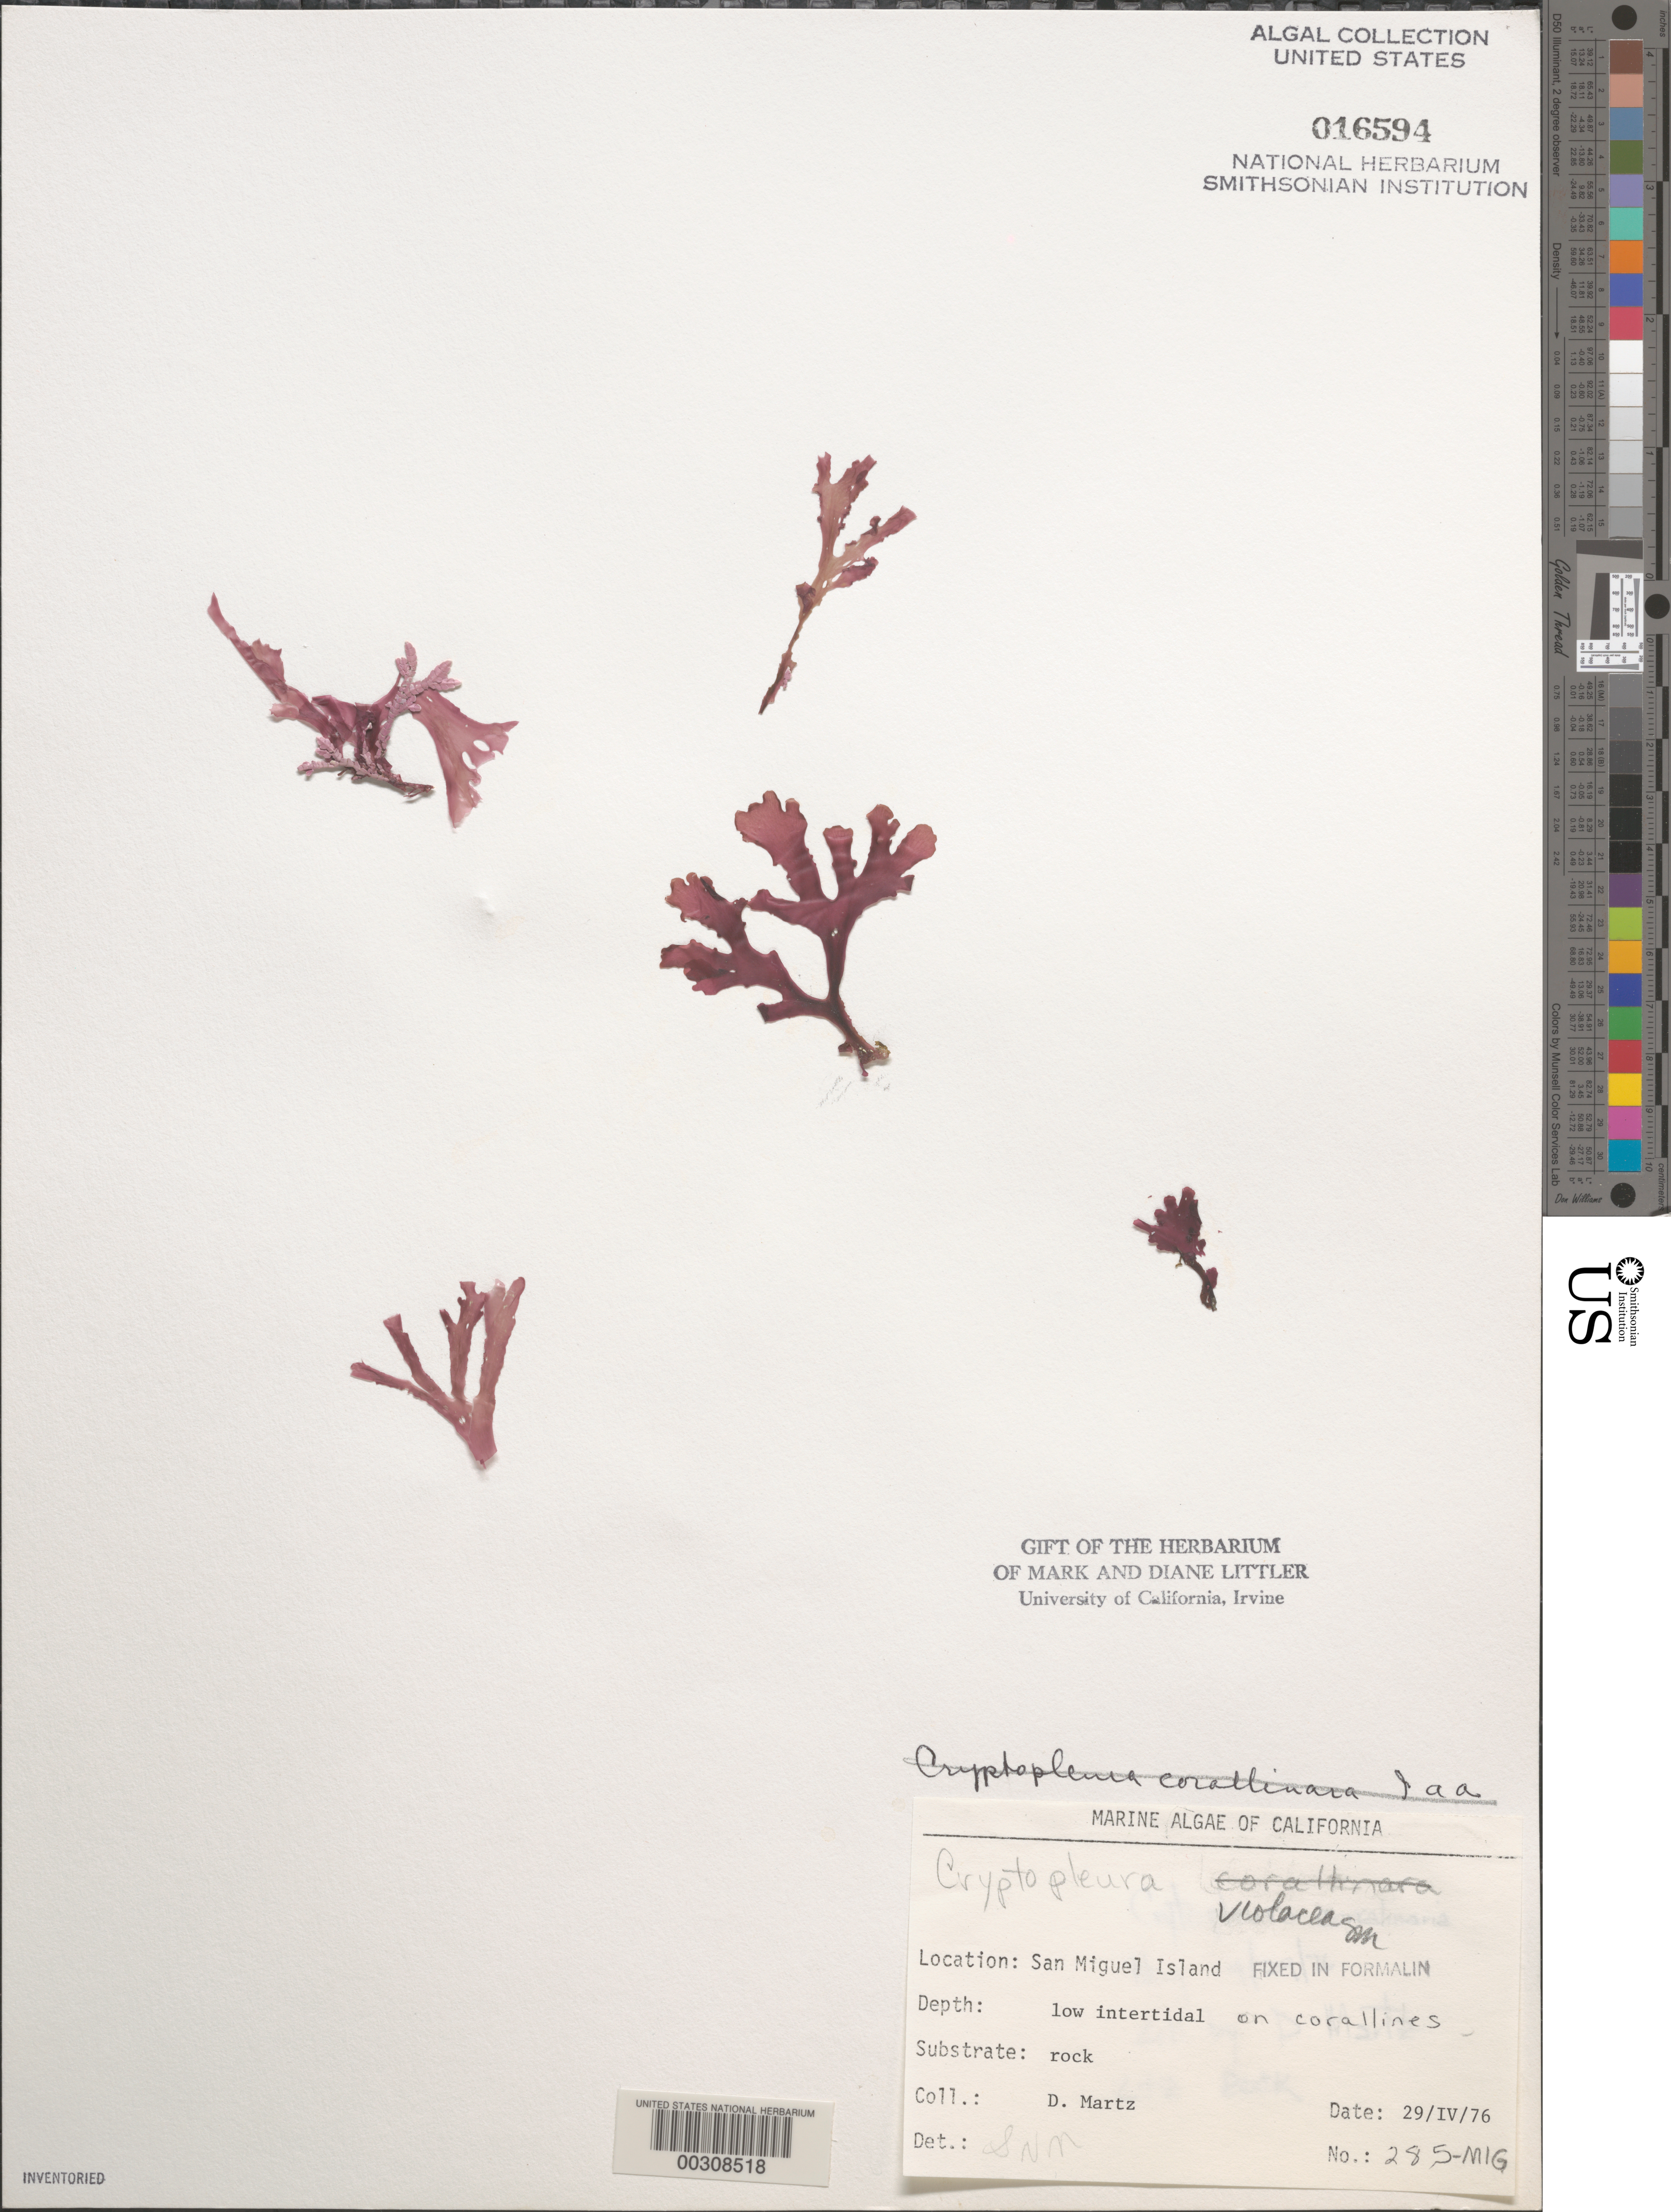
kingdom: Plantae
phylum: Rhodophyta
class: Florideophyceae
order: Ceramiales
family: Delesseriaceae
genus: Cryptopleura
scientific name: Cryptopleura violacea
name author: (J. Ag.) Kylin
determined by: Murray, S. N.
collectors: D. Martz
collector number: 285-mig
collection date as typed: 29 Apr 1976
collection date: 1976-04-29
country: United States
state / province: California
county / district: Santa Barbara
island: San Miguel Island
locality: Cuyler Harbor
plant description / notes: BLM-SOCALBIGHT Rocky Intertidal Survey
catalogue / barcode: US 16594